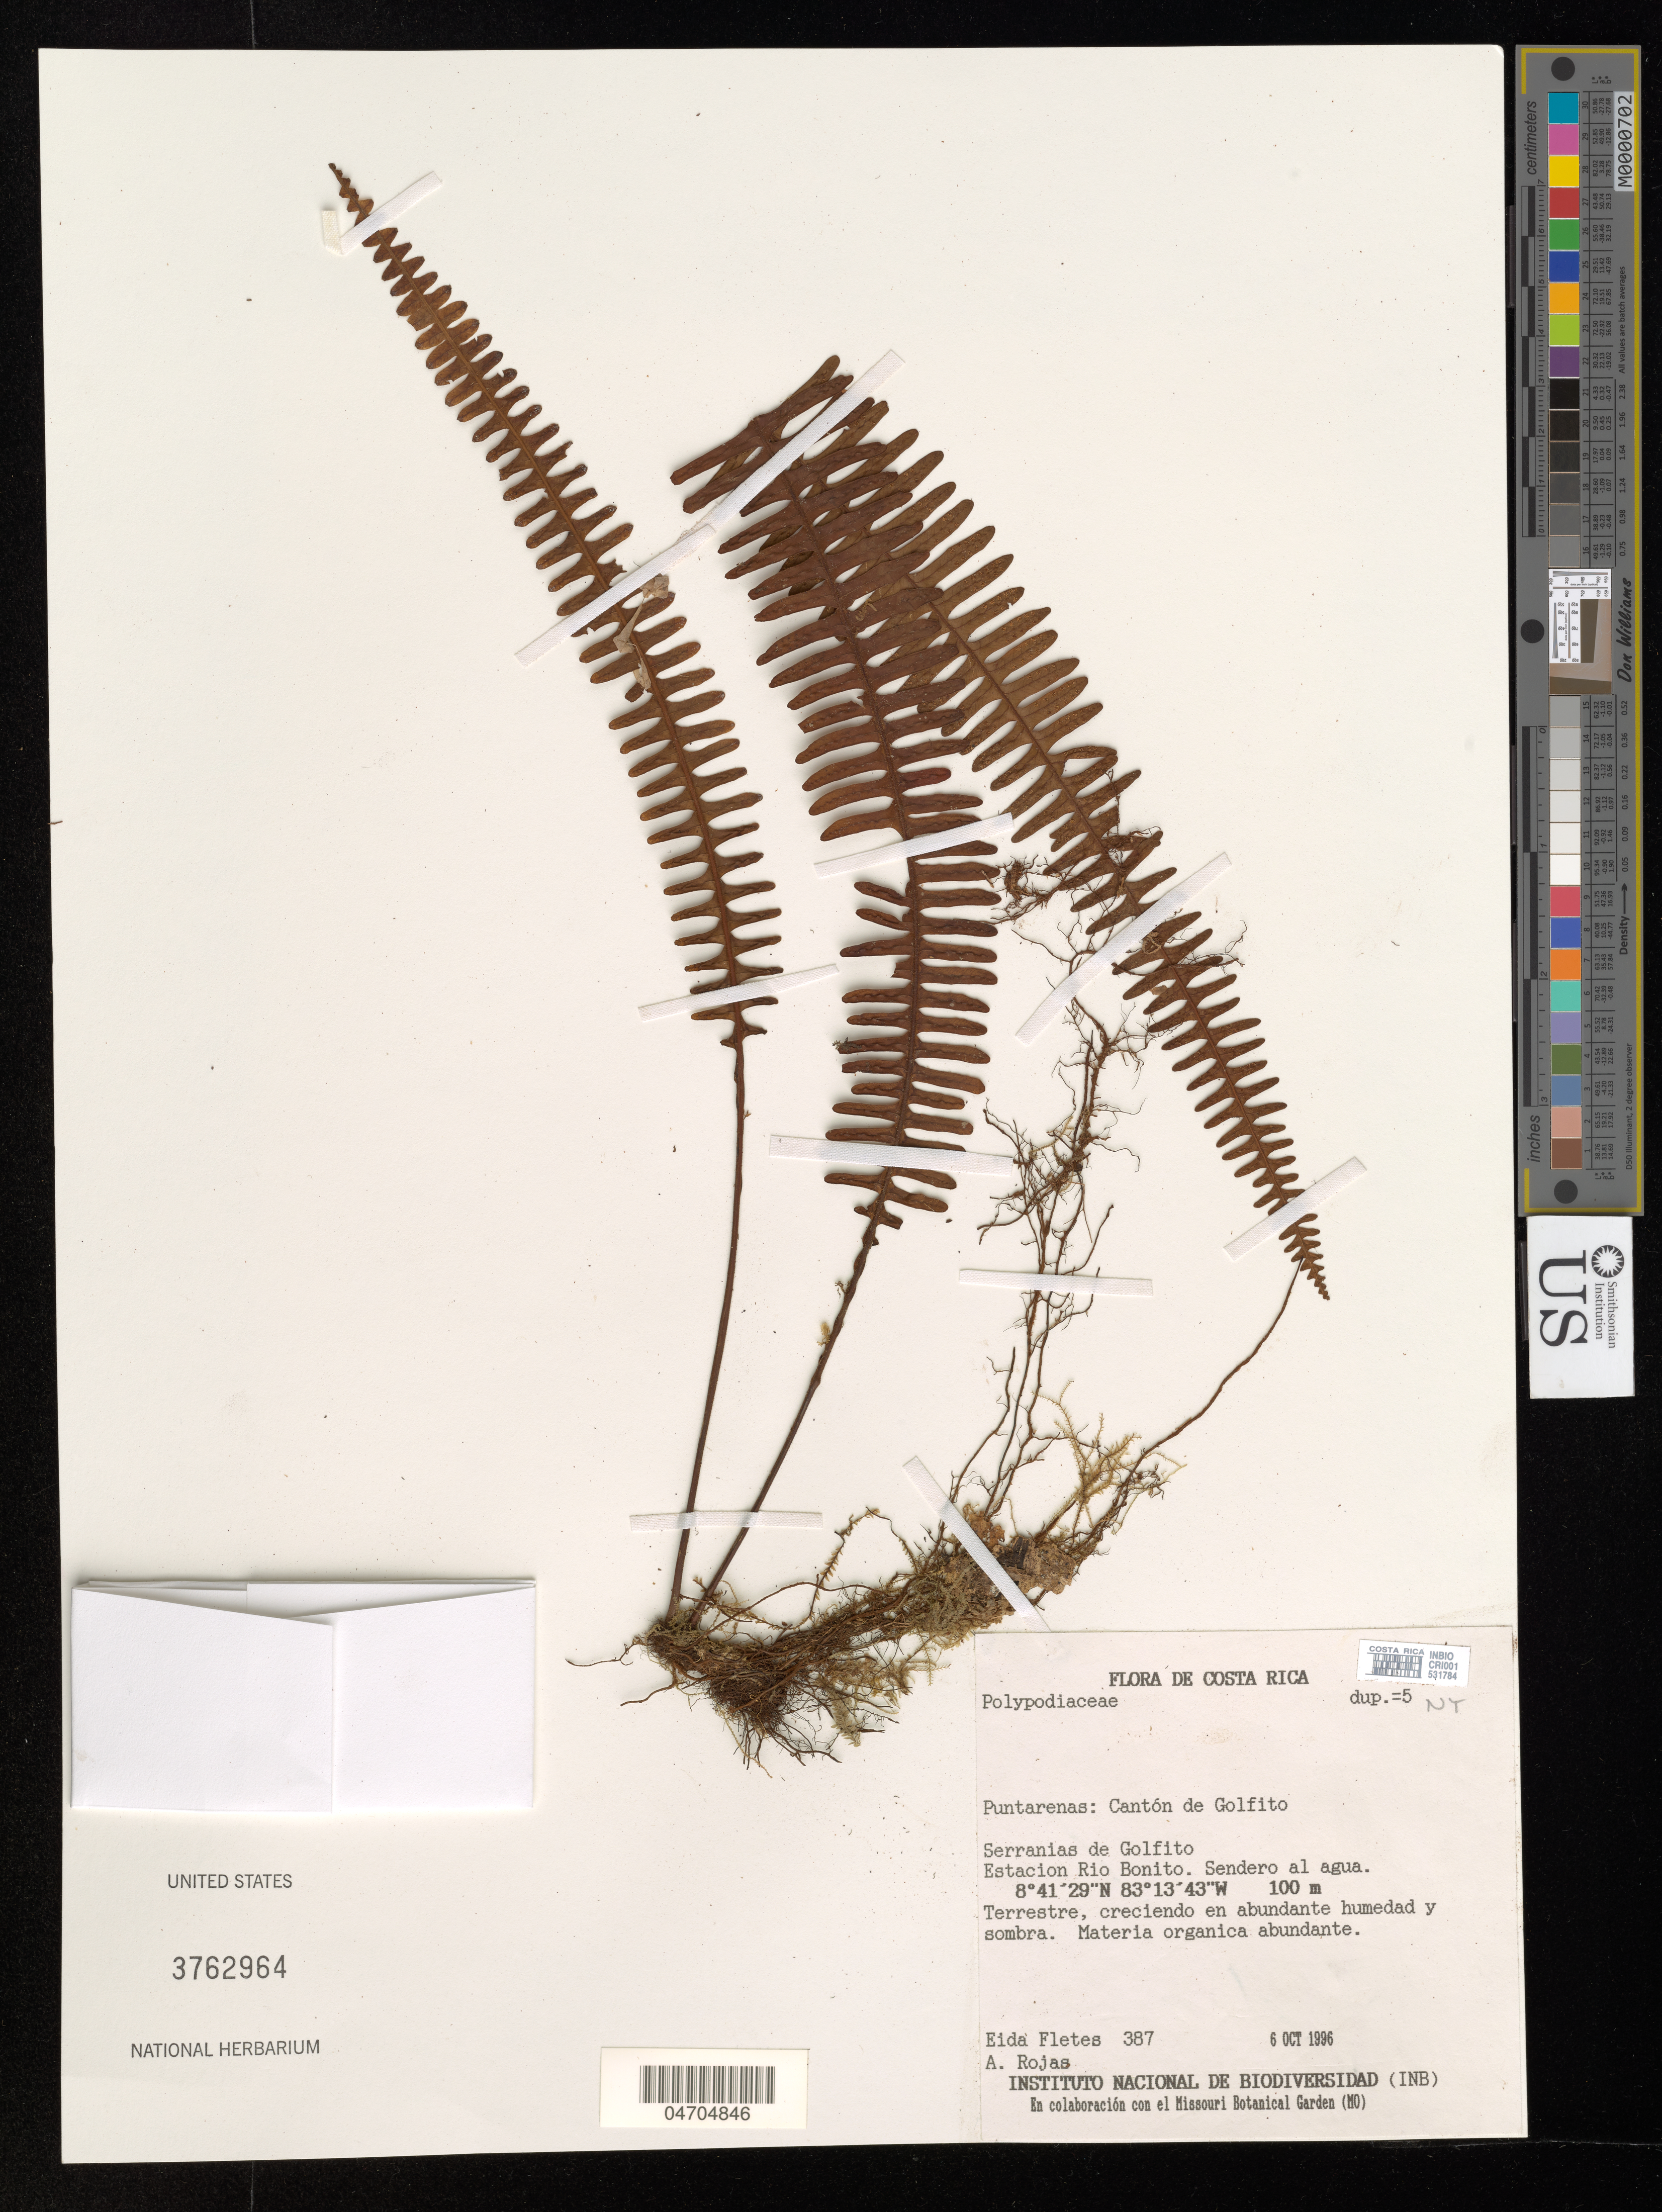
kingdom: Plantae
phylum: Tracheophyta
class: Magnoliopsida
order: Caryophyllales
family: Polygonaceae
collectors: E. Fletes & A. Rojas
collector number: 387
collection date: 1996-10-06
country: Costa Rica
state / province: Puntarenas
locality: Cantón de Golfito. Serranias de Golfito. Estacion Rio Bonito. Sendero el agua.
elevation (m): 100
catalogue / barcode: US 3762964